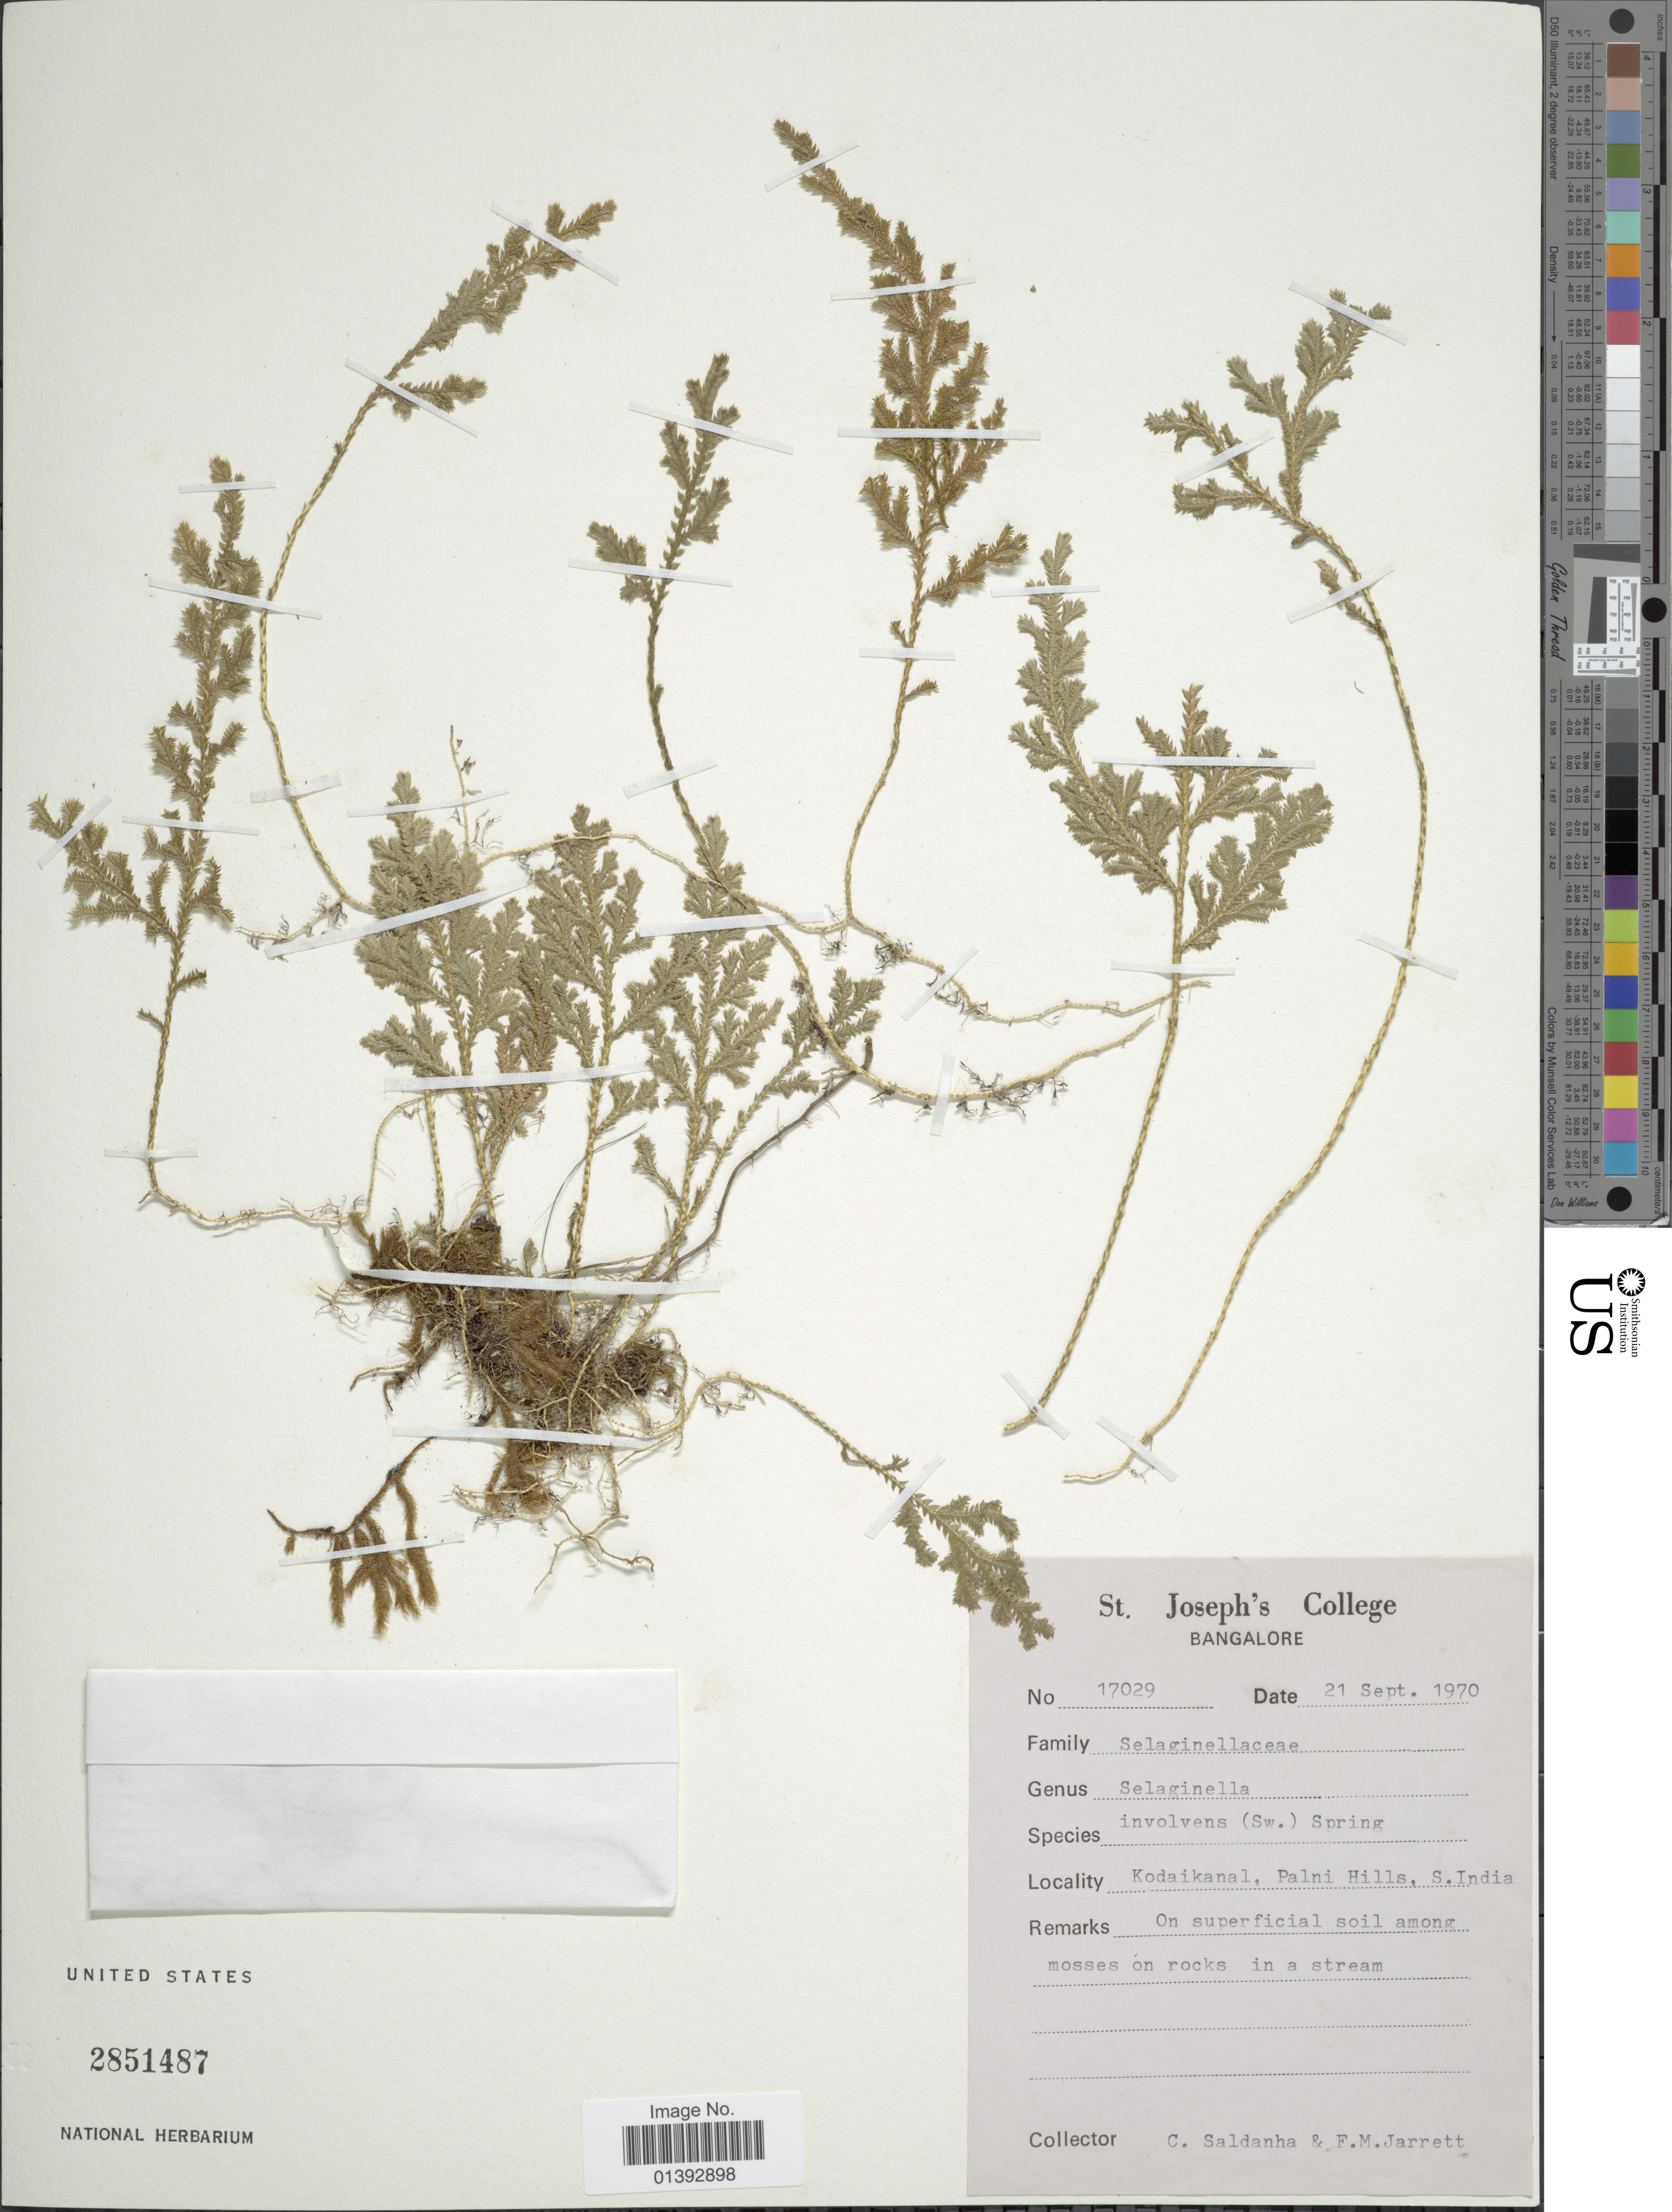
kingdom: Plantae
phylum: Tracheophyta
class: Lycopodiopsida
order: Selaginellales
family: Selaginellaceae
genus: Selaginella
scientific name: Selaginella involvens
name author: (Sw.) Spring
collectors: C. Saldanha & F. M. Jarrett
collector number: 17029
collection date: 1970-09-21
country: India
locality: Kodaikanal, Palni Hills, S. India on superficial soil among mosses on rocks in a stream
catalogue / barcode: US 28551487